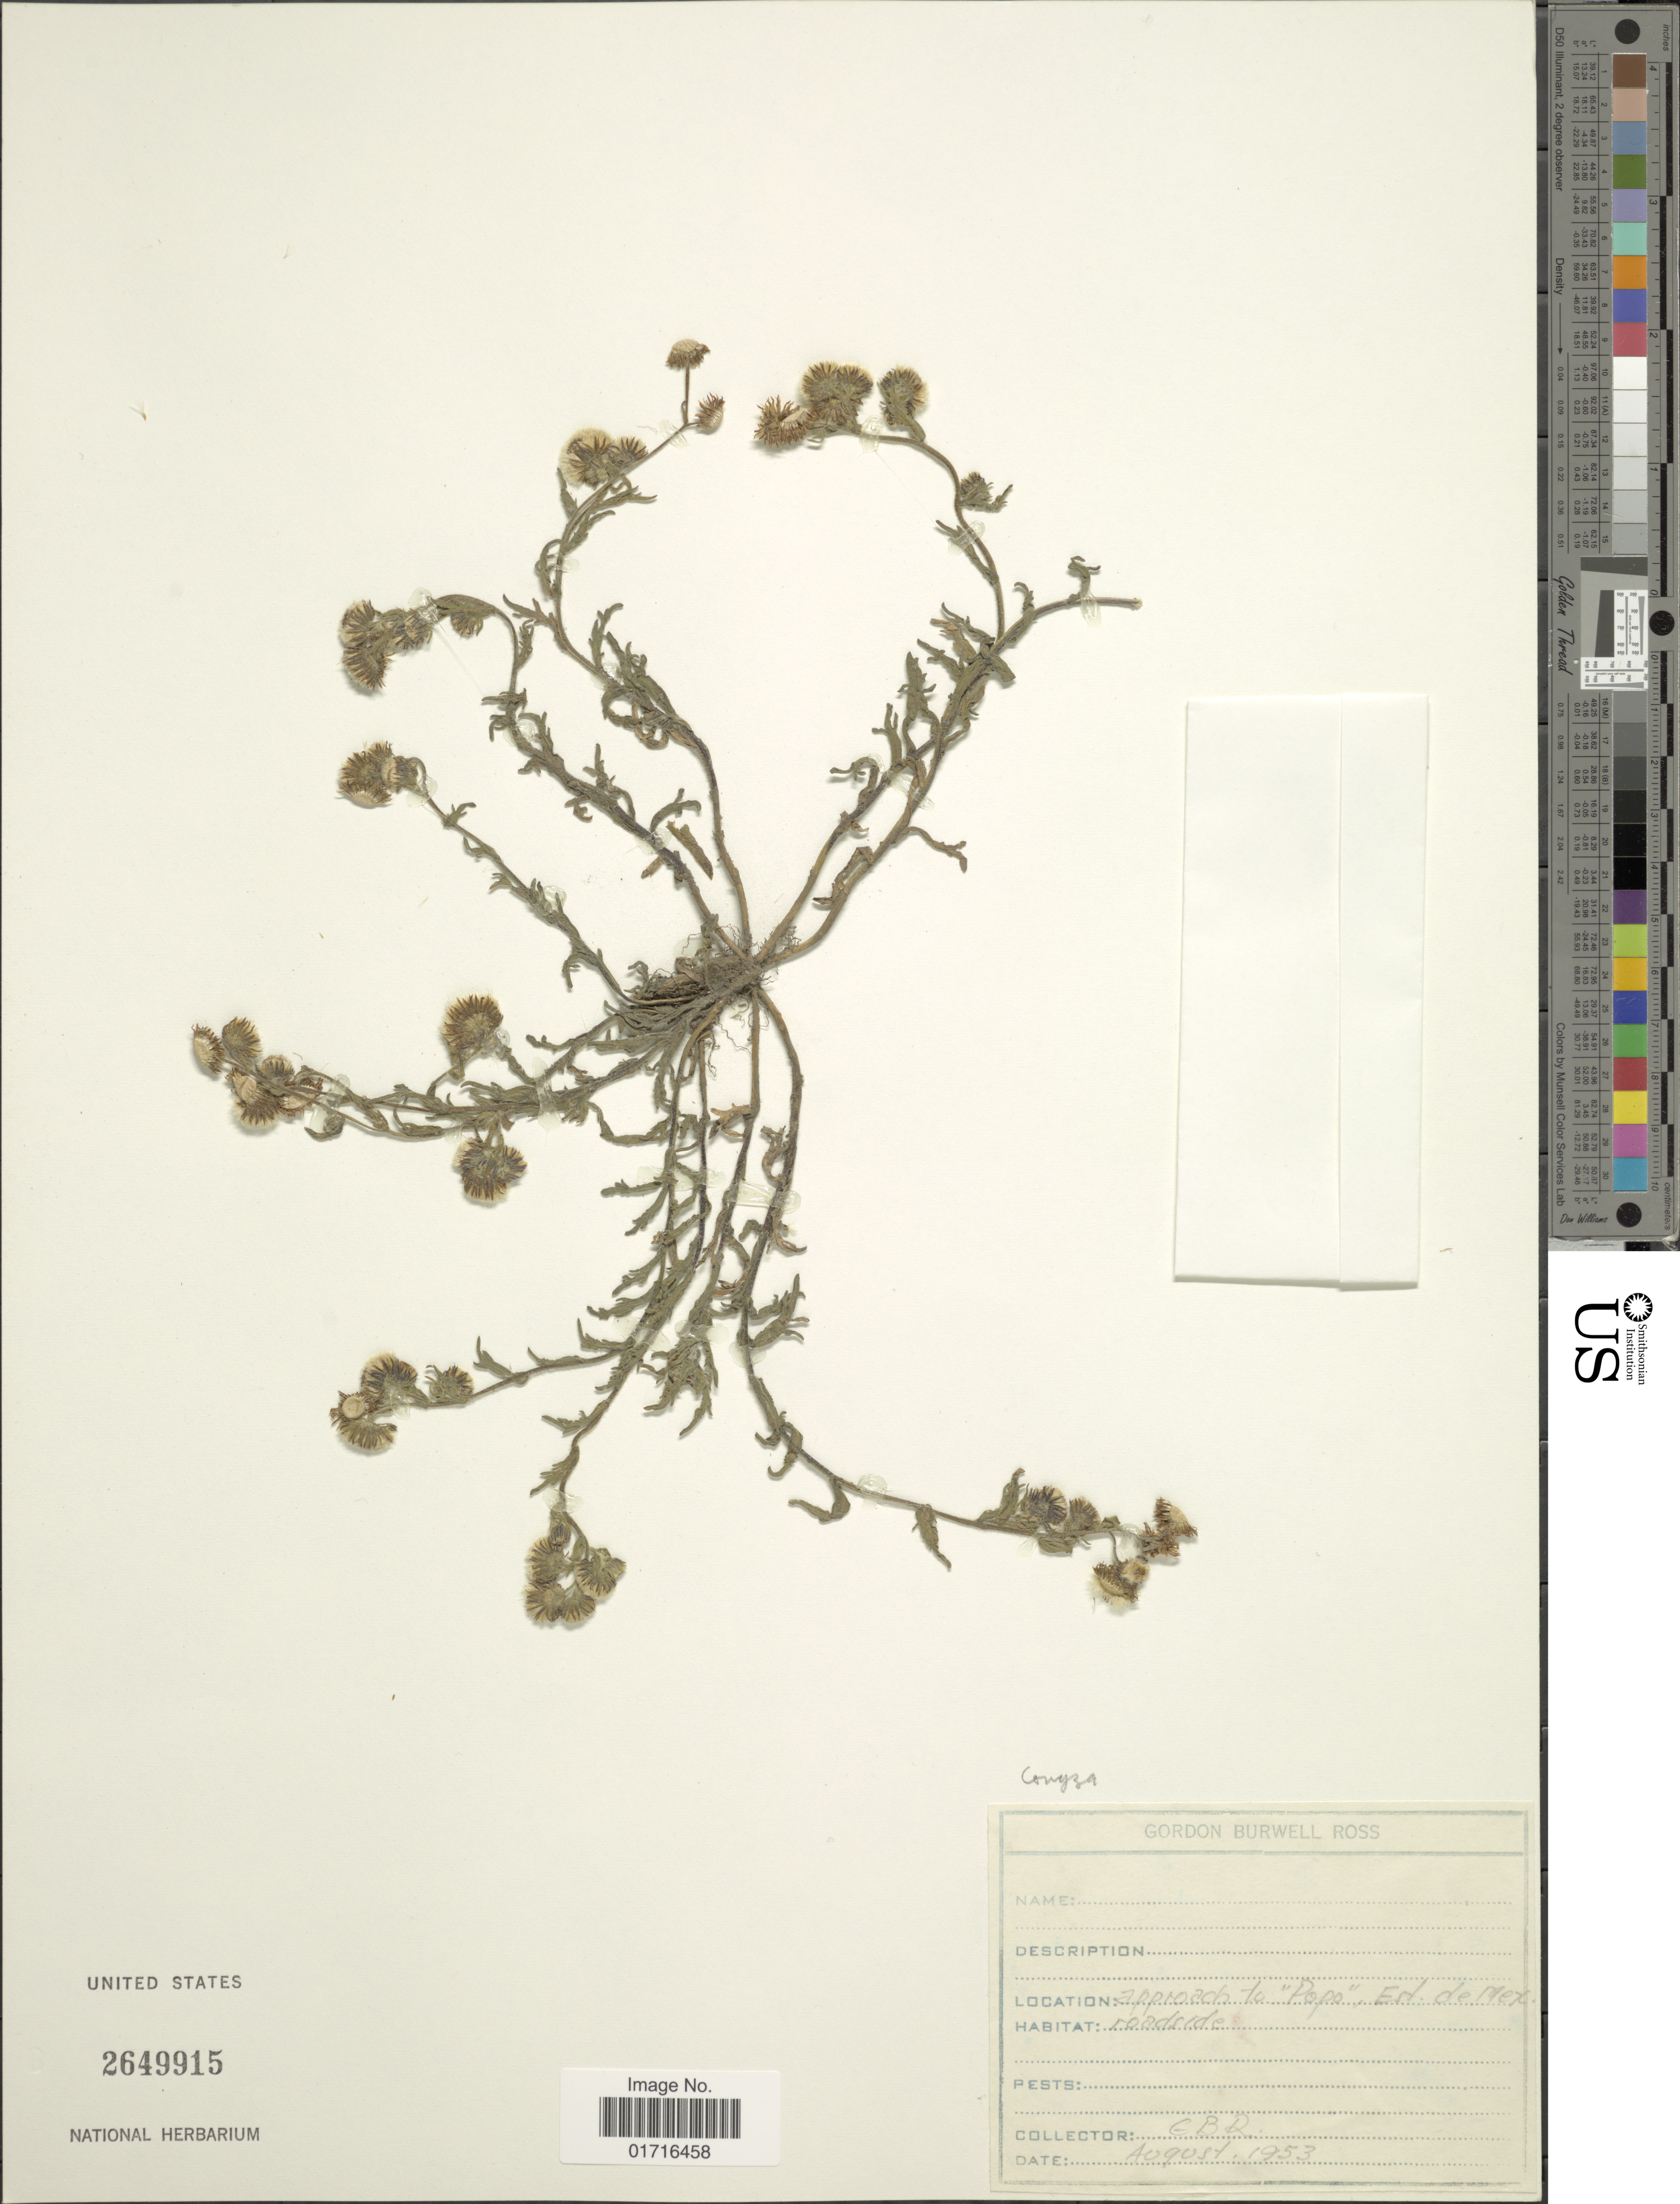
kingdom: Plantae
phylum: Tracheophyta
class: Magnoliopsida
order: Asterales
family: Asteraceae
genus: Conyza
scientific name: Conyza coronopifolia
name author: Kunth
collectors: G. B. Ross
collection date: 1953-08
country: Mexico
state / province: México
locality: Approach to "Popo"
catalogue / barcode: US 2649915